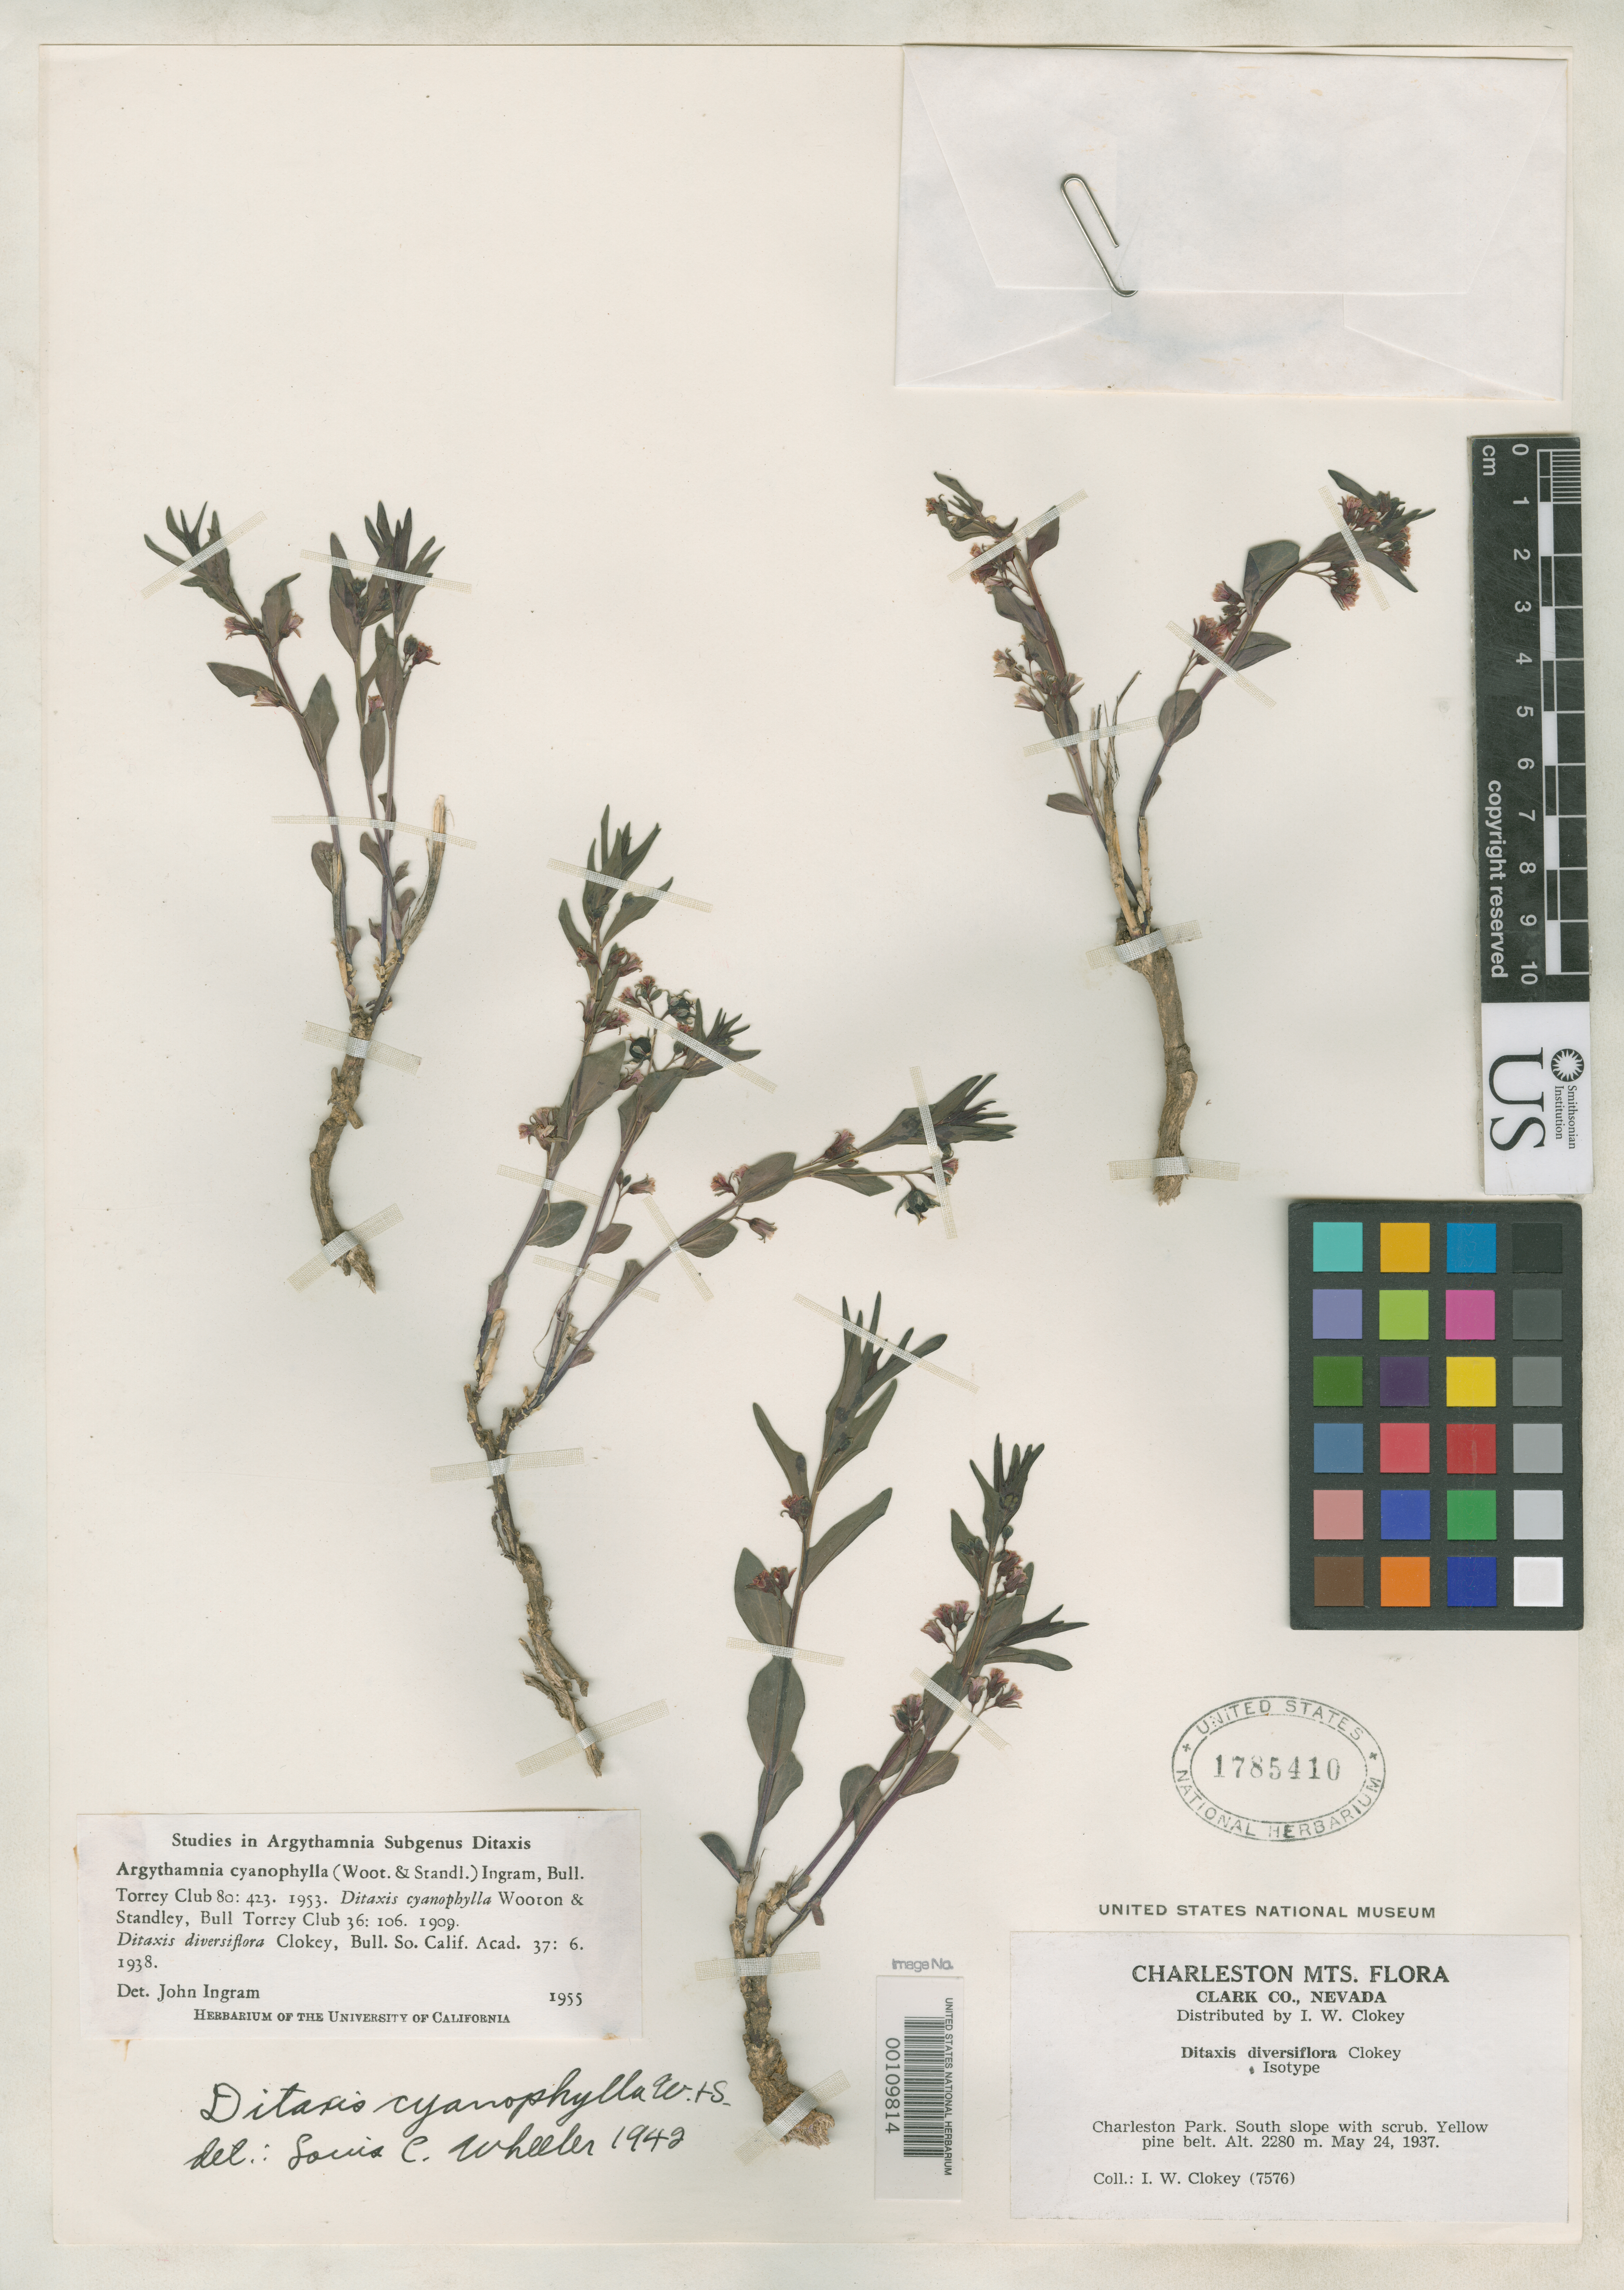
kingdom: Plantae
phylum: Tracheophyta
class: Magnoliopsida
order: Malpighiales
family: Euphorbiaceae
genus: Ditaxis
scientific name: Ditaxis diversiflora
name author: Clokey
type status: Isotype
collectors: I. W. Clokey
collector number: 7576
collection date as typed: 24 May 1937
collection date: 1937-05-24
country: United States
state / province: Nevada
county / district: Clark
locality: Charleston Park.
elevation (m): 2280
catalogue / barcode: US 1785410